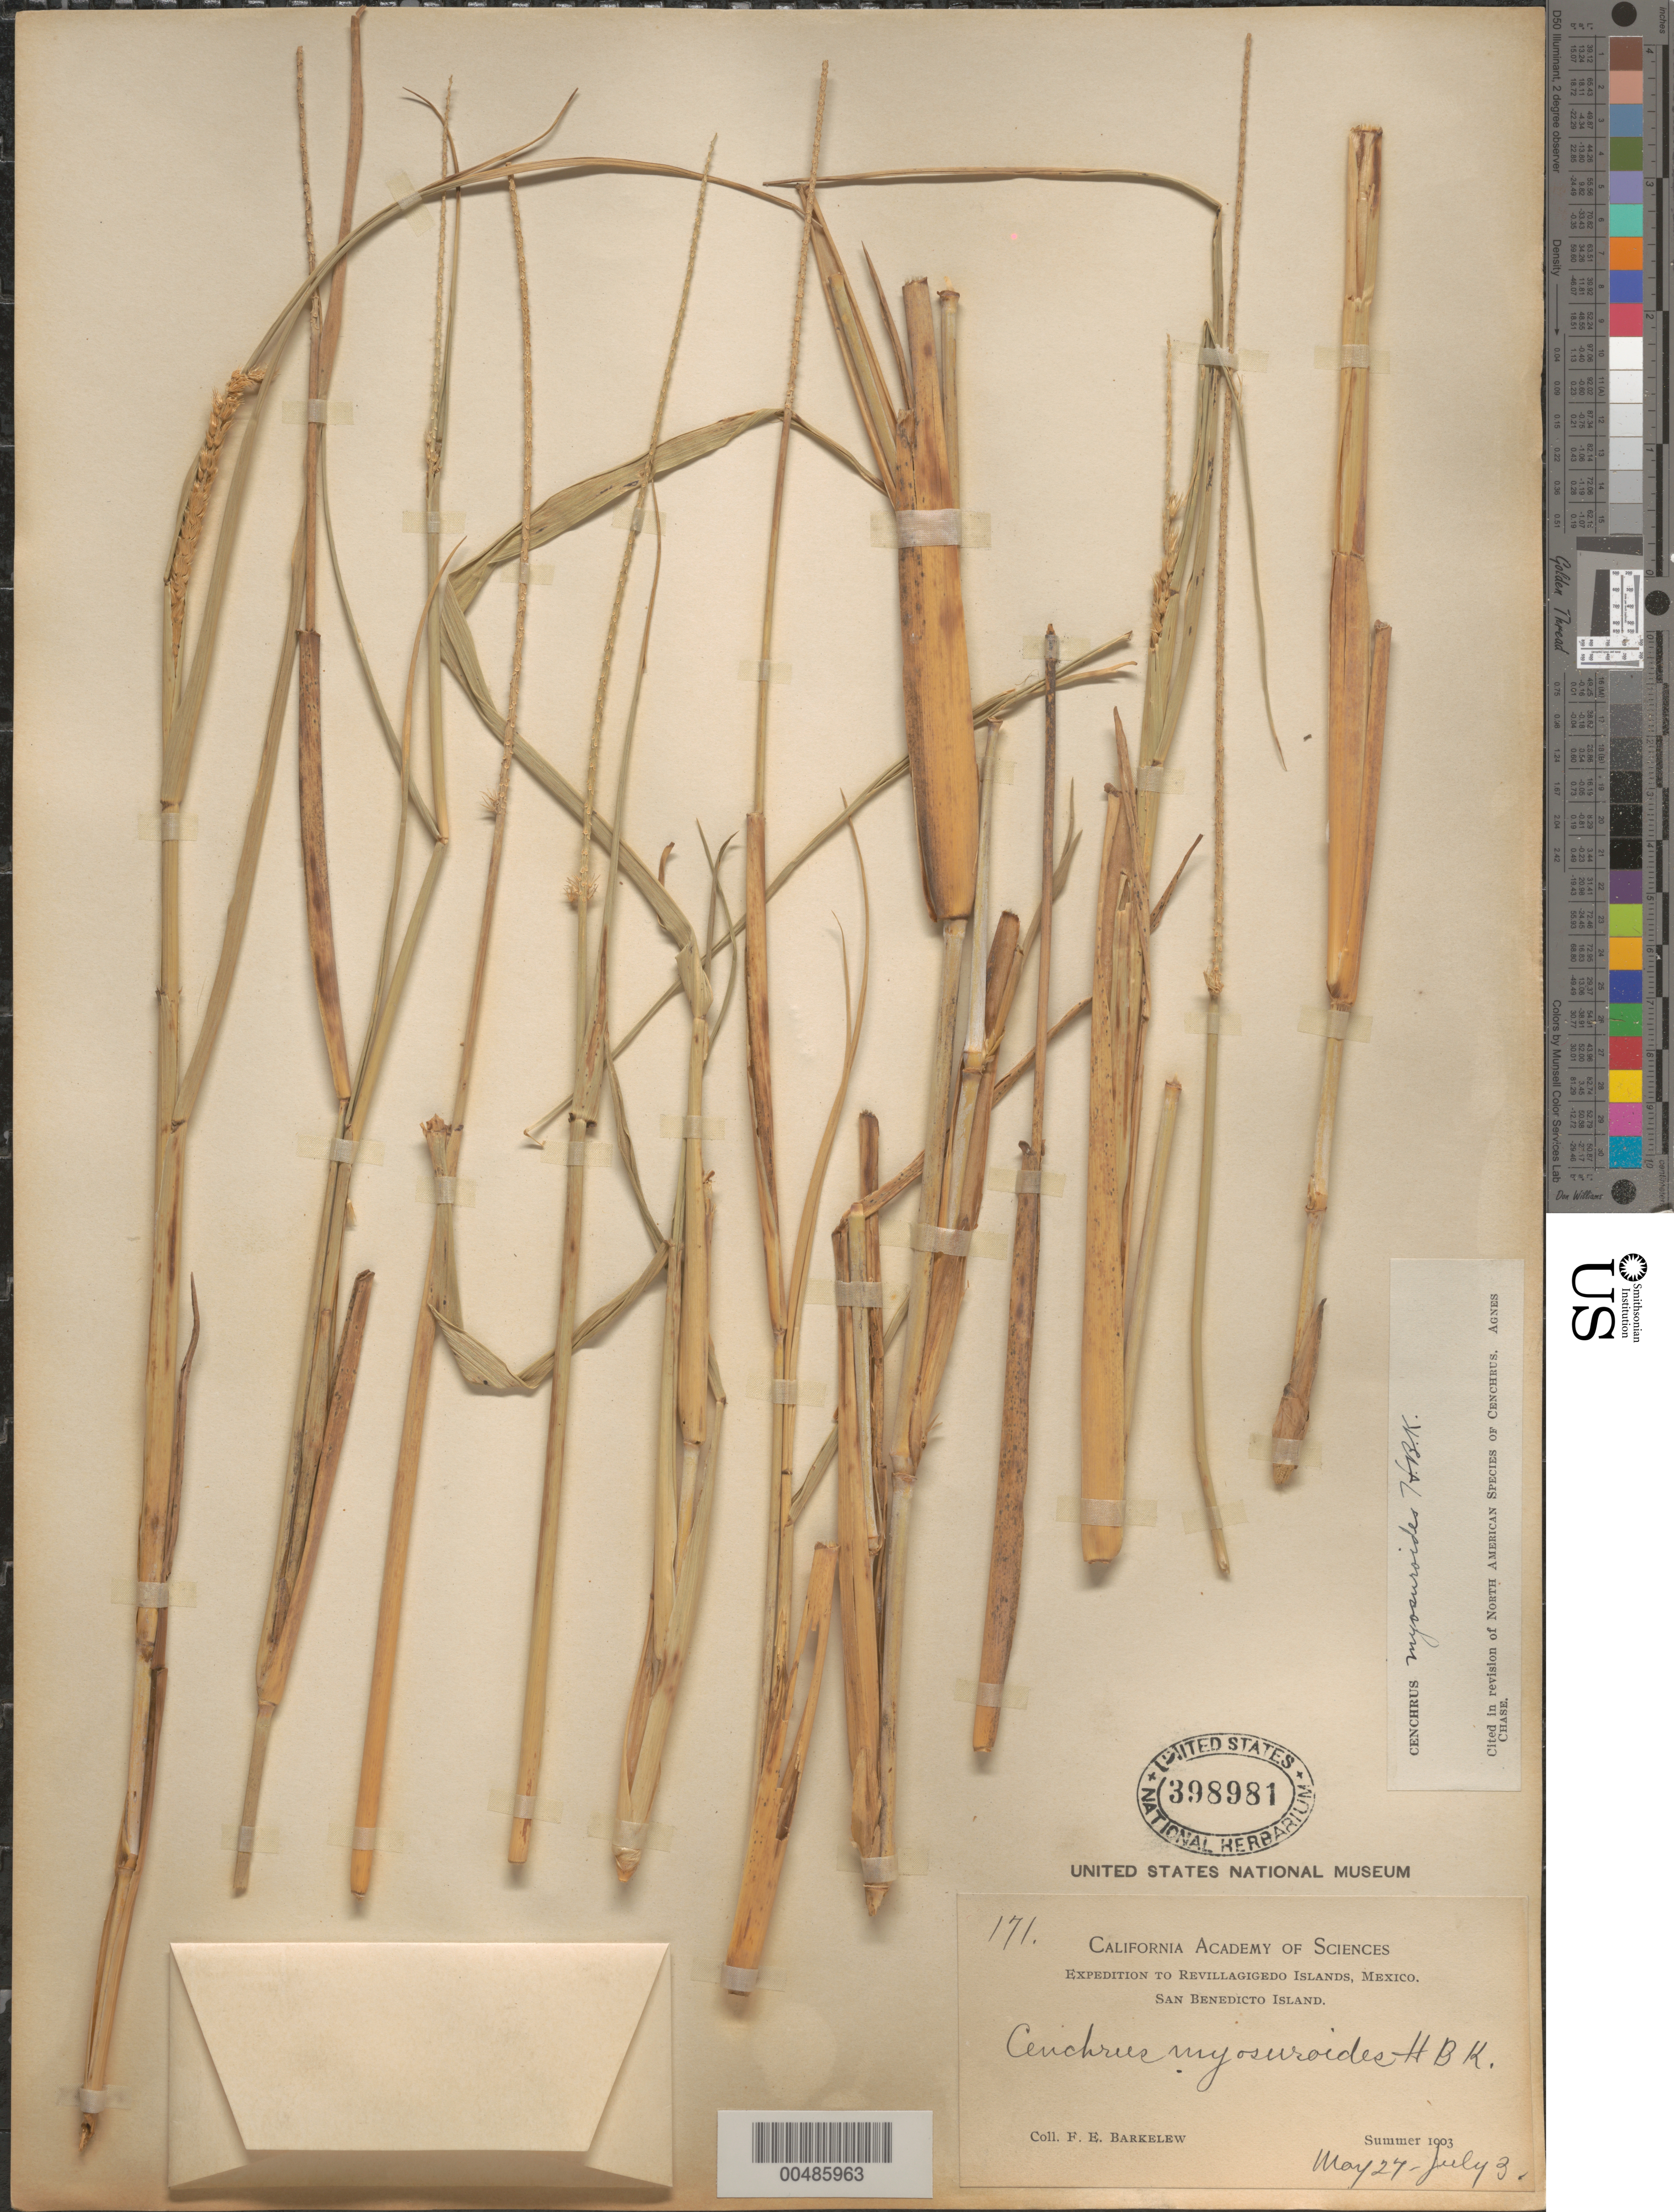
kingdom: Plantae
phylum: Tracheophyta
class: Liliopsida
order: Poales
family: Poaceae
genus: Cenchrus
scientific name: Cenchrus myosuroides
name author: Kunth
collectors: F. Barkelew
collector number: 171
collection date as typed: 27 May 1903 to 3 Jul 1903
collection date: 1903-05-27/1903-07-03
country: Mexico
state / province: Colima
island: San Benedicto Island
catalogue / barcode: US 398981